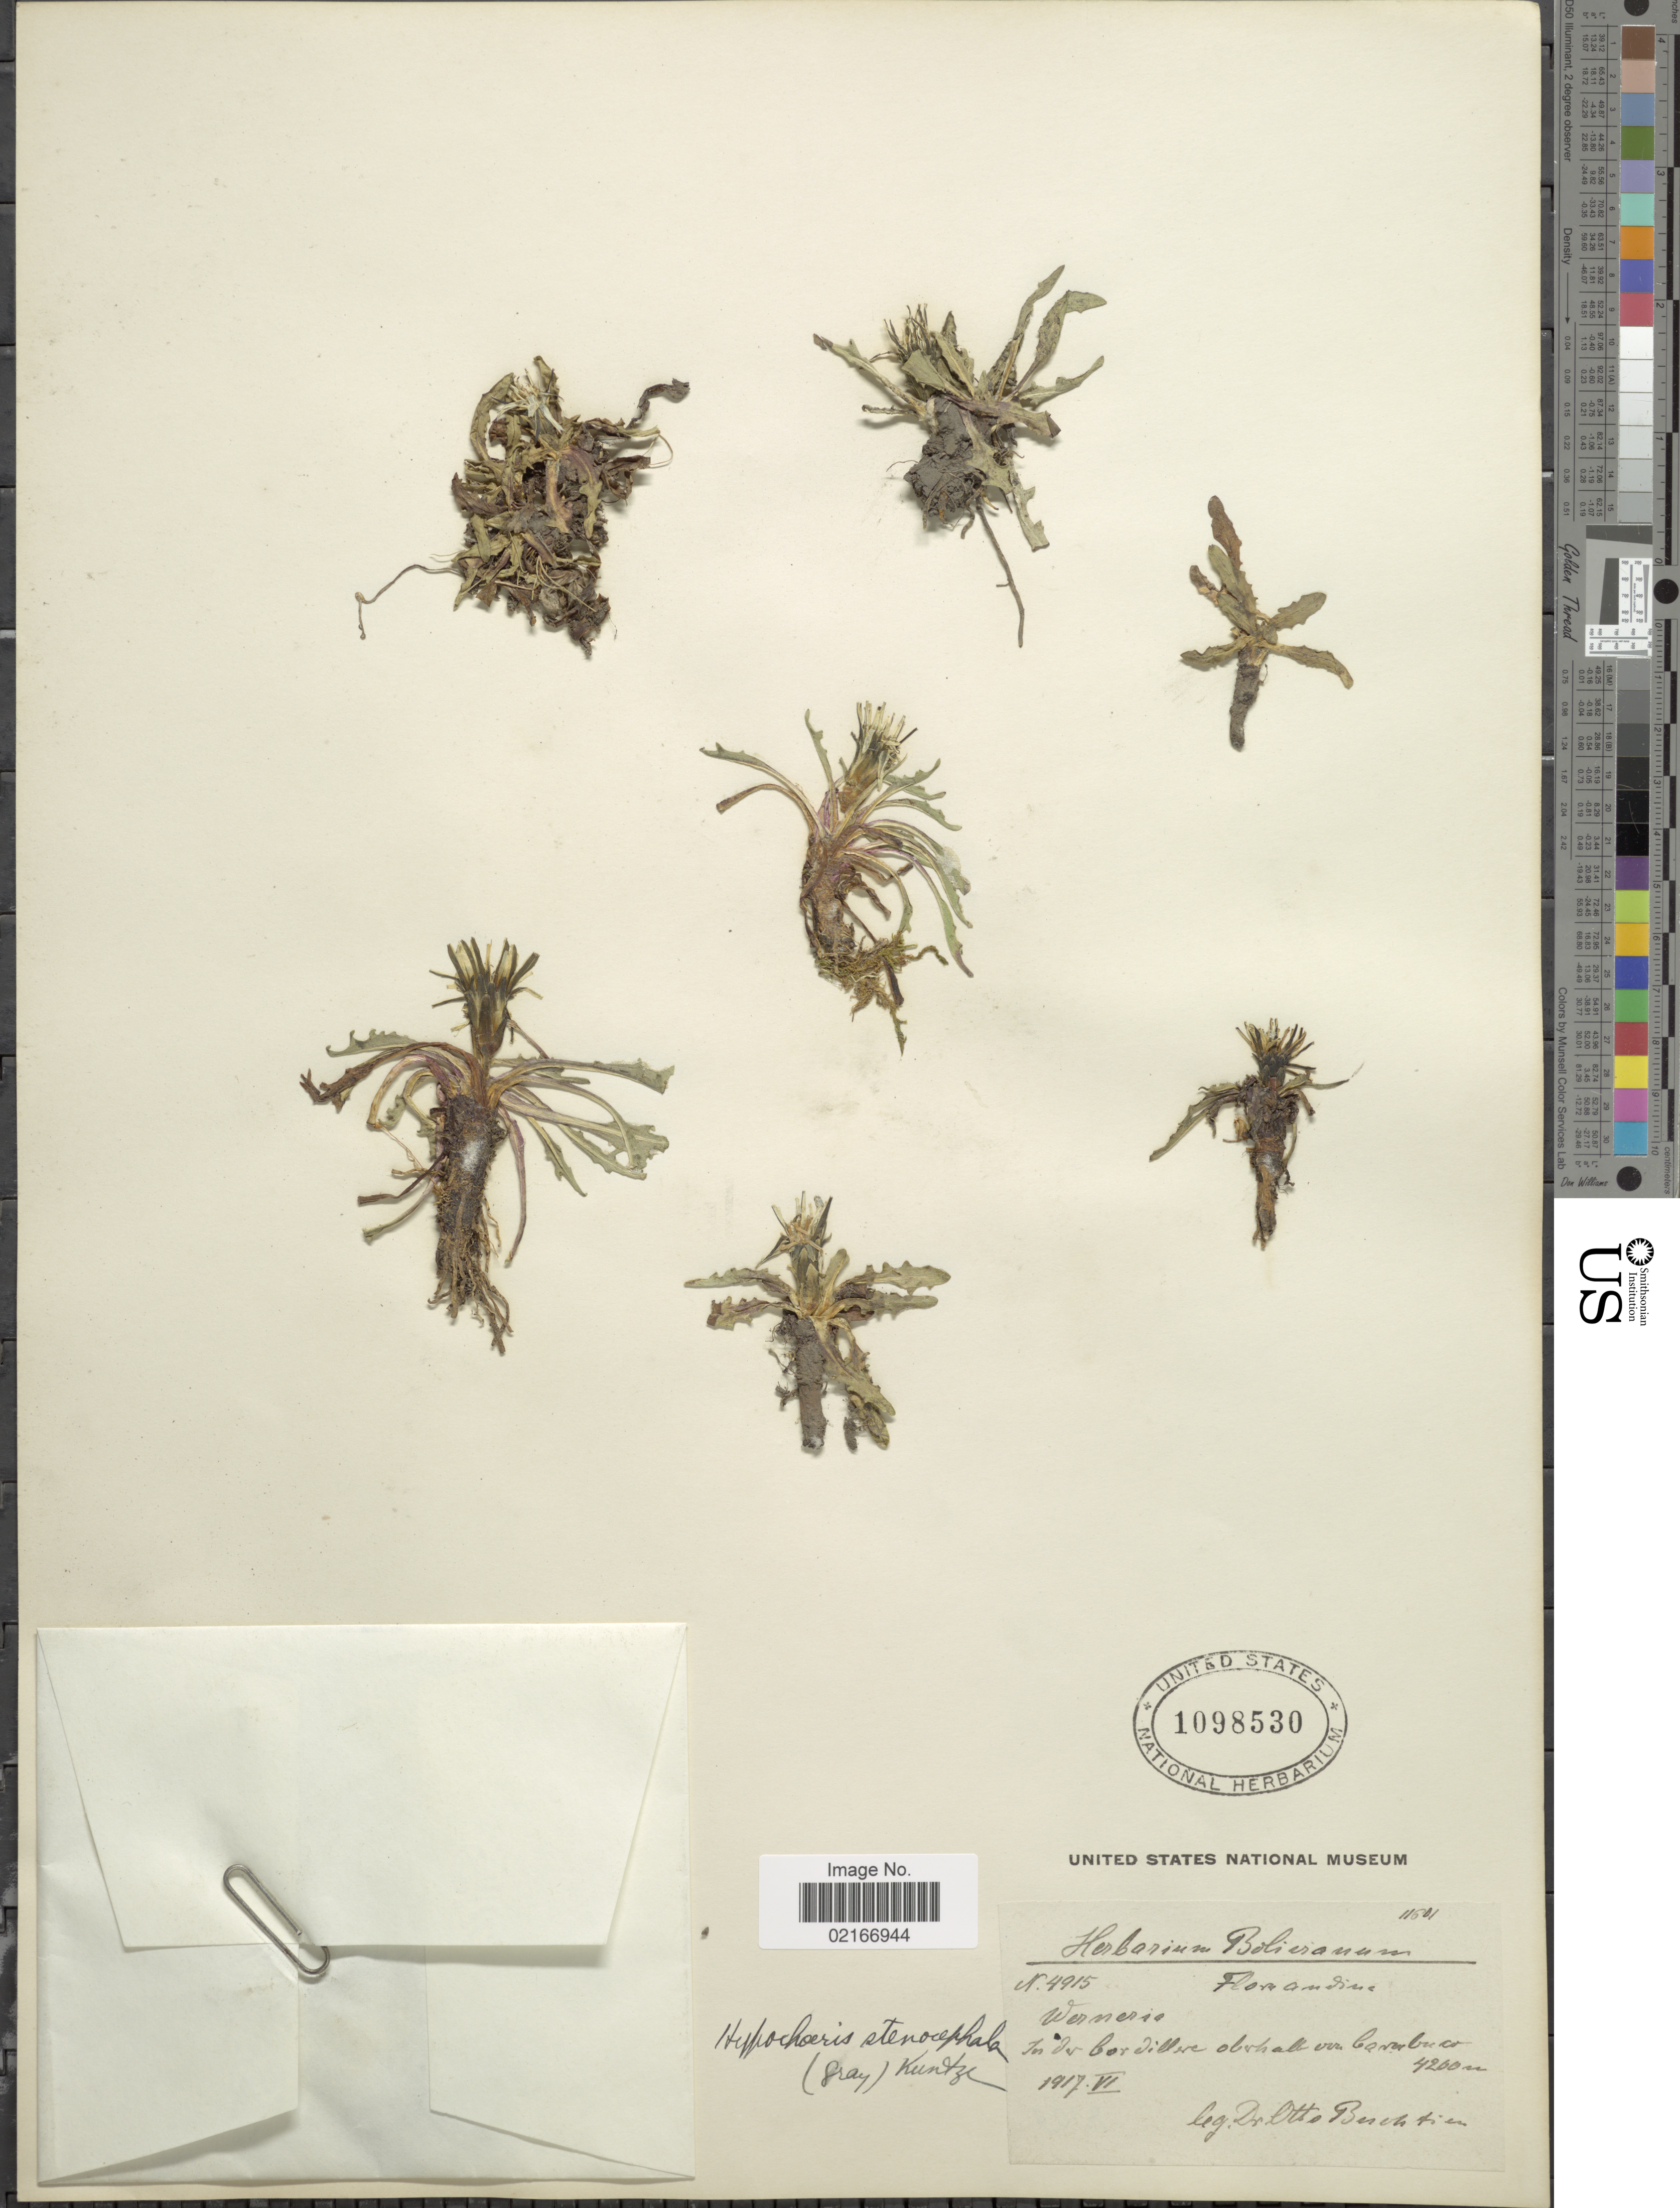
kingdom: Plantae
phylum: Tracheophyta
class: Magnoliopsida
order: Asterales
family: Asteraceae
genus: Hypochaeris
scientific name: Hypochaeris taraxacoides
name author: Ball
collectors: O. Buchtien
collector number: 4915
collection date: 1917-06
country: Bolivia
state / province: La Paz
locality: Andine. In der Cordillere oberschalb von Carabusco (In the Cordillera upper part of Carabusco)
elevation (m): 4200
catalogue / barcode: US 1098530